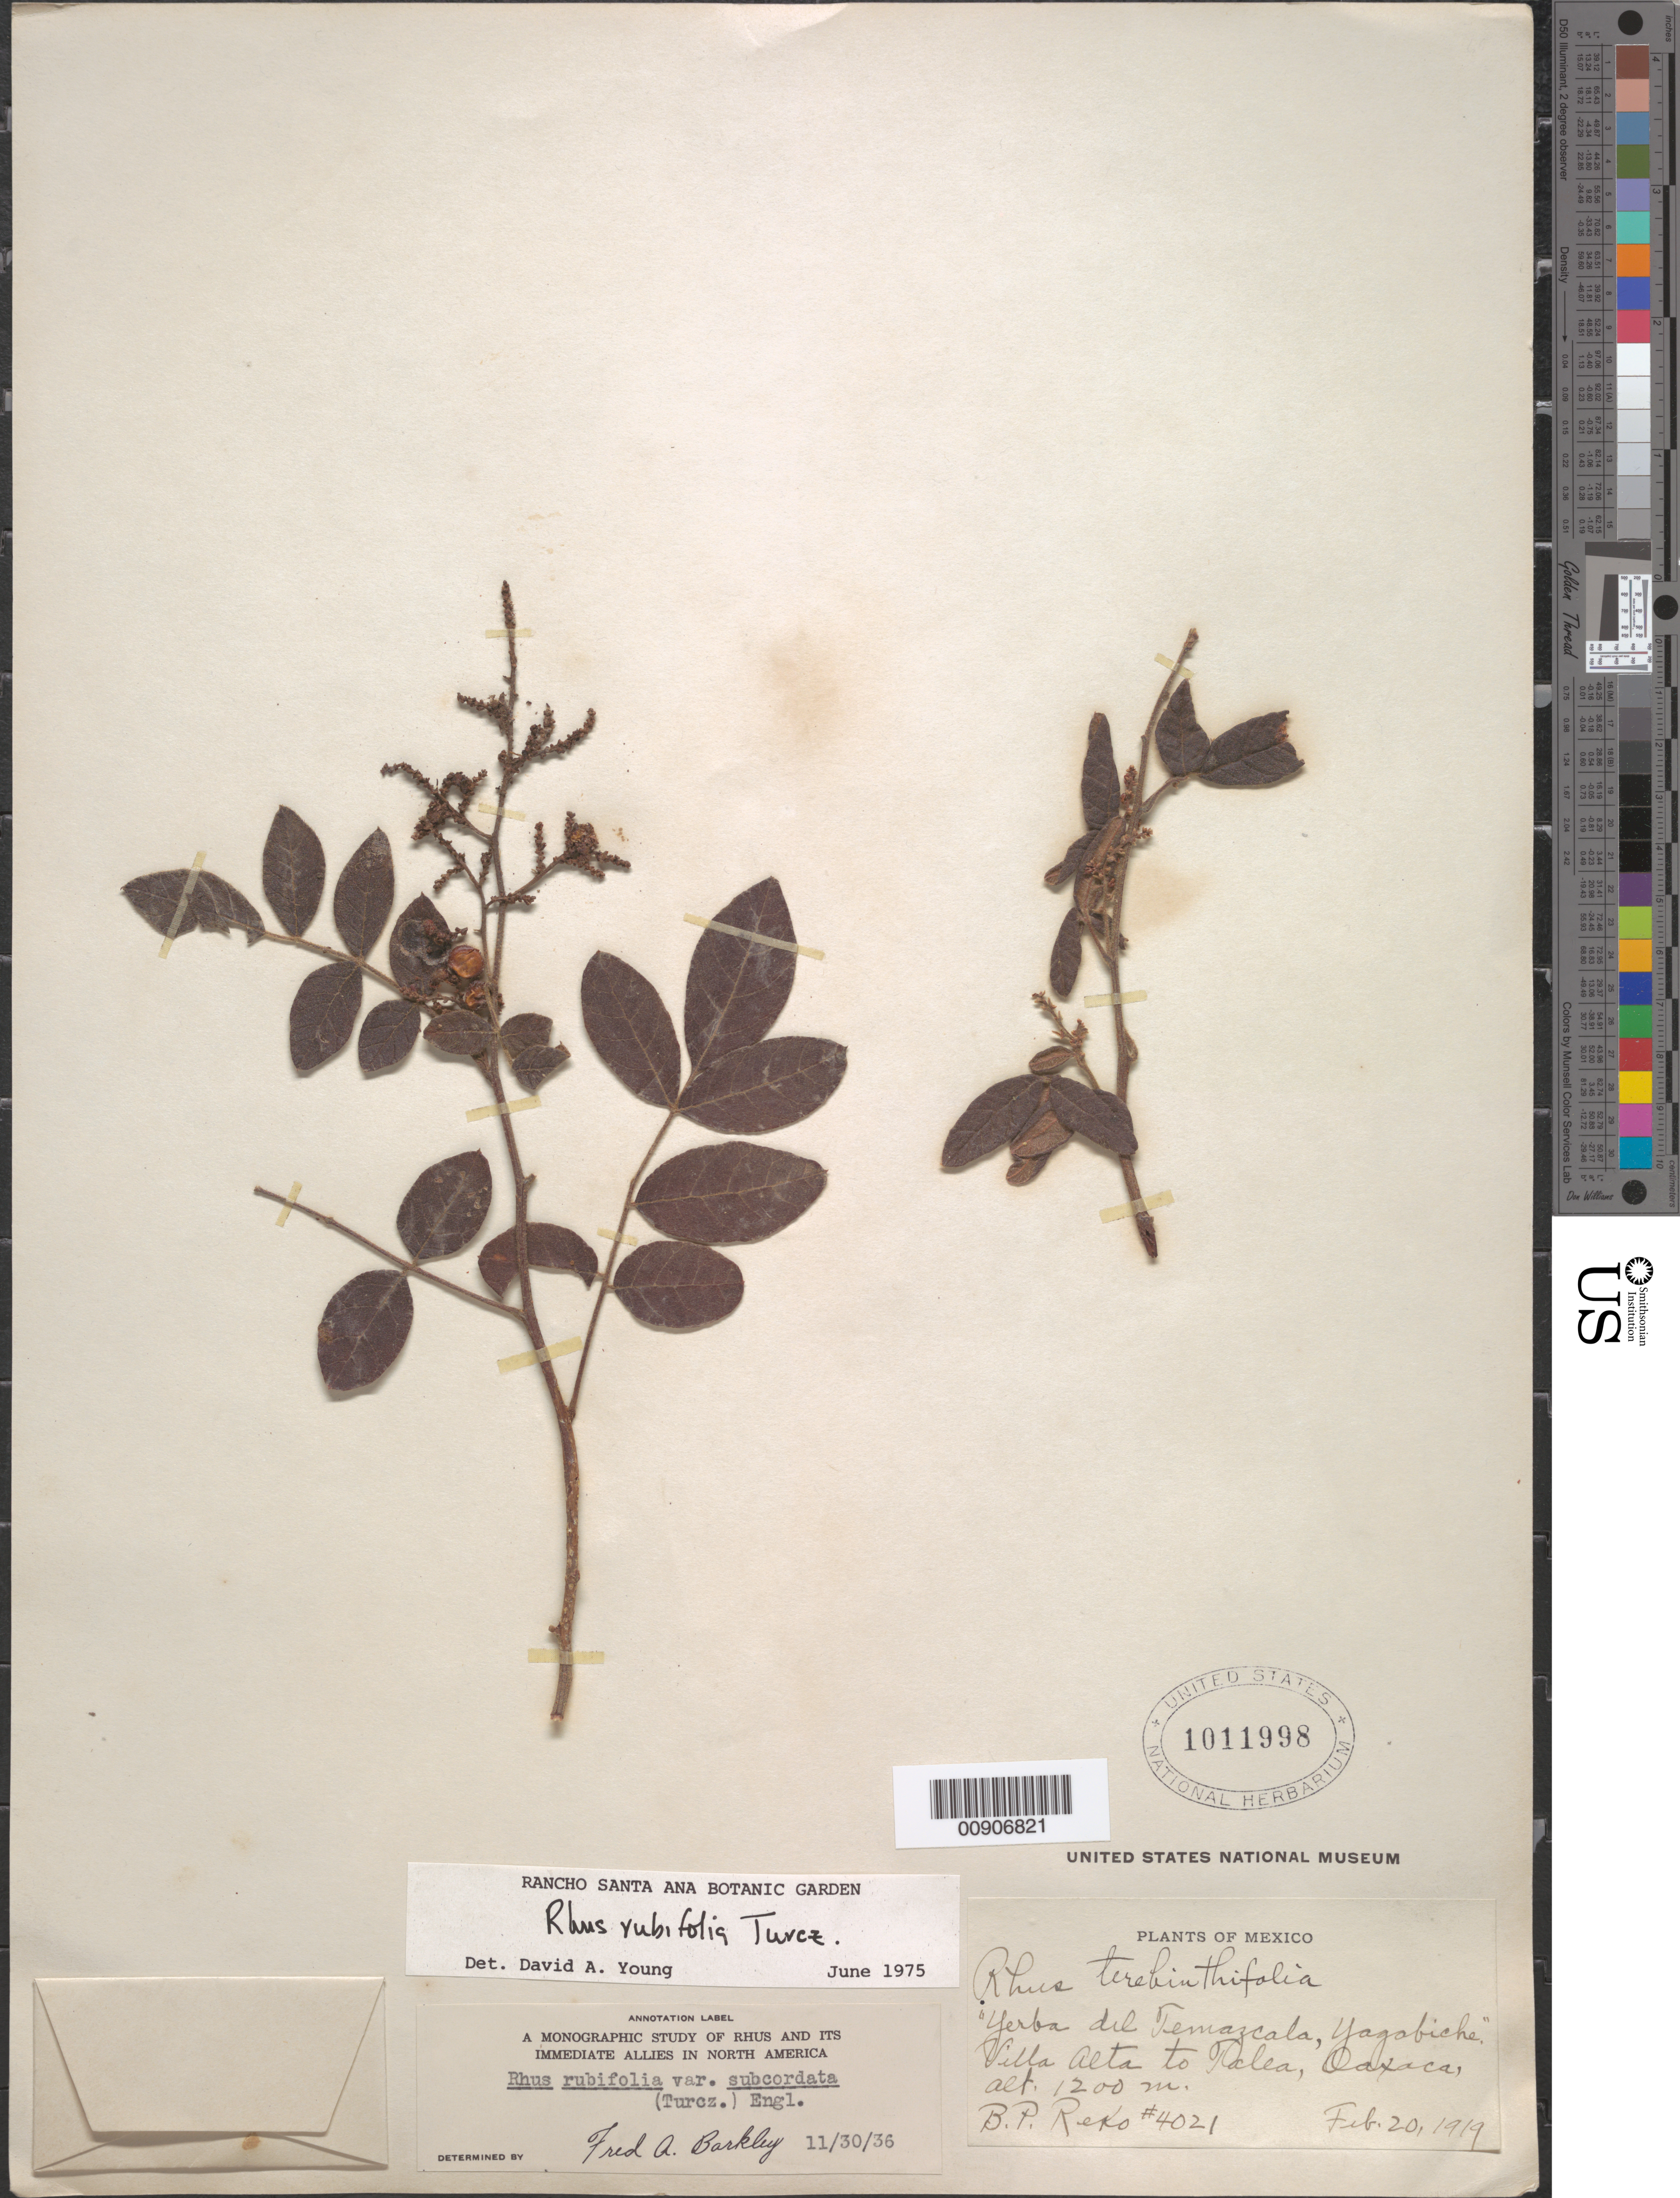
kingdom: Plantae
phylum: Tracheophyta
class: Magnoliopsida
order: Sapindales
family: Anacardiaceae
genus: Rhus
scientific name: Rhus rubifolia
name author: Turcz.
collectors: B. P. Reko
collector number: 4021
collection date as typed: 20 Feb 1919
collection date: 1919-02-20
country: Mexico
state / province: Oaxaca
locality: Villa Alta to Talea, Oaxaca.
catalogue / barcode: US 1011998